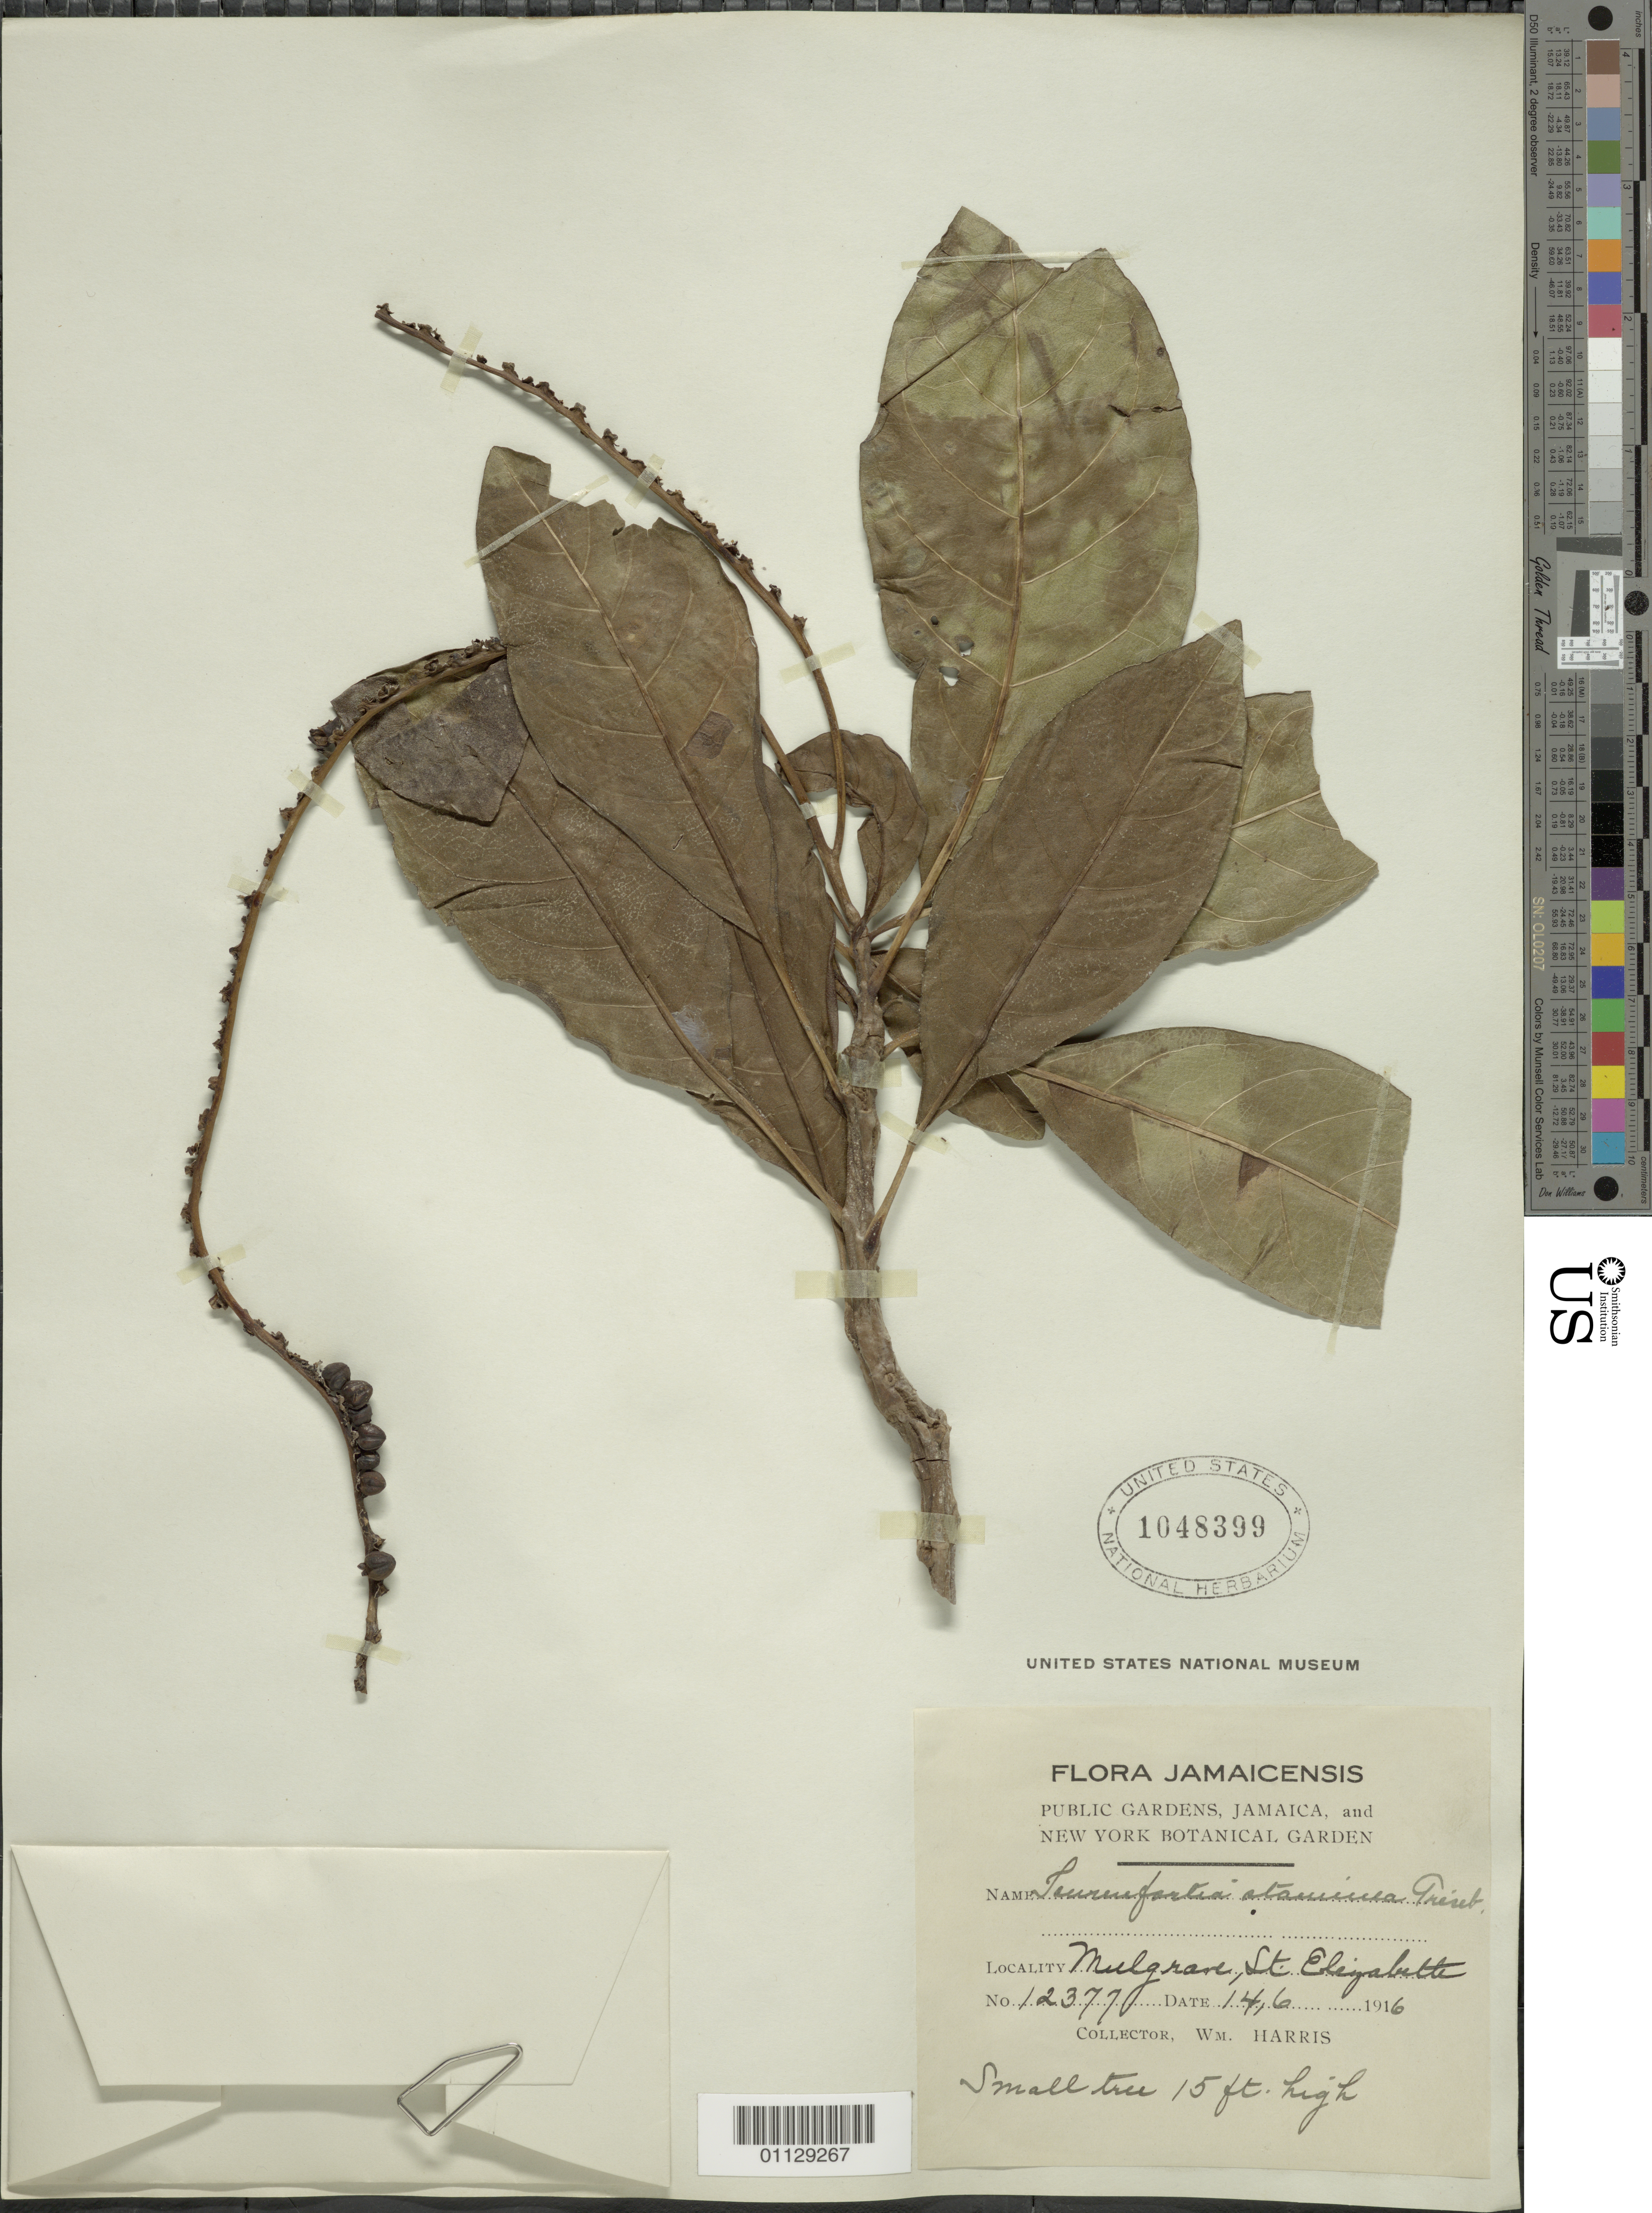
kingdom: Plantae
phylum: Tracheophyta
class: Magnoliopsida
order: Boraginales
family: Heliotropiaceae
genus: Tournefortia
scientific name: Tournefortia staminea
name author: Griseb.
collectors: W. Harris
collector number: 12377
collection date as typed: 14 Jun 1916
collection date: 1916-06-14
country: Jamaica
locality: Mulgrave, St. Elizabeth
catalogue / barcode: US 1048399